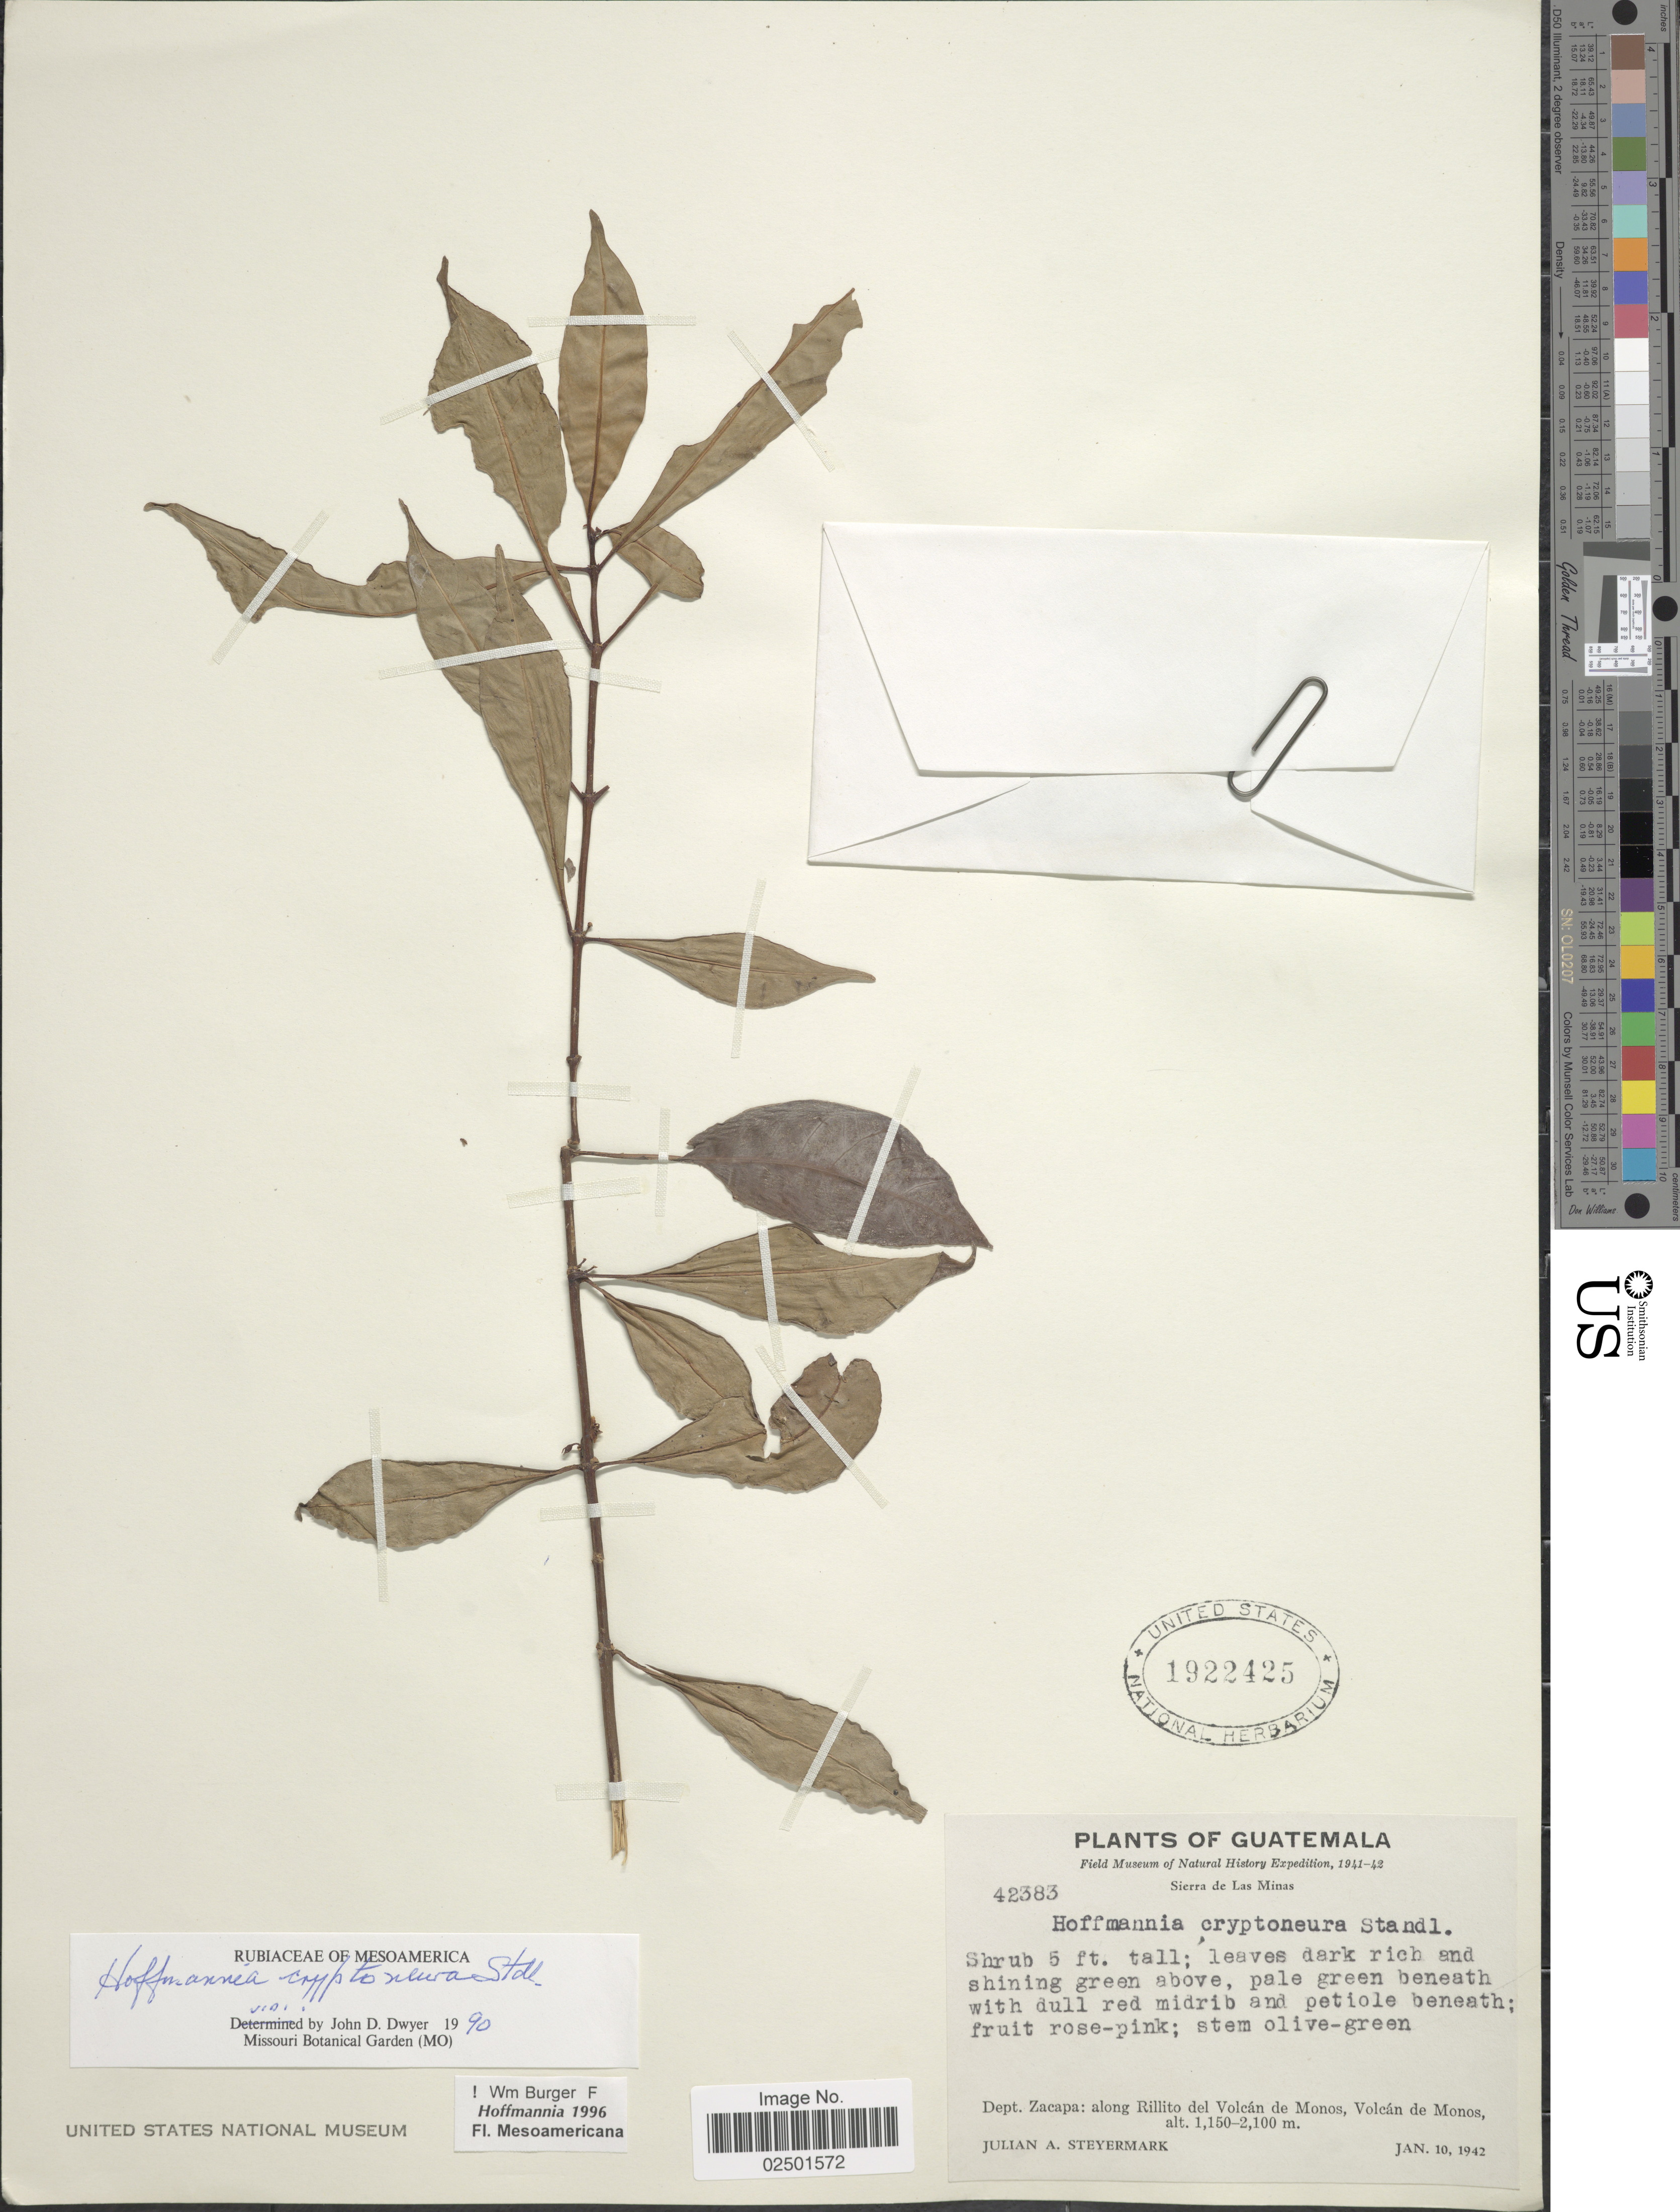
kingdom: Plantae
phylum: Tracheophyta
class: Magnoliopsida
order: Gentianales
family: Rubiaceae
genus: Hoffmannia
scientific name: Hoffmannia cryptoneura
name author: Standl.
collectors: J. Steyermark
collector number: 42383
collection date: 1942-01-10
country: Guatemala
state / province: Zacapa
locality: Sierra de Las Minas, Dept. Zacapa: along Rillito del Volcán de Monos, Volcán de Monos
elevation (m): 1150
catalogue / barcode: US 1922425